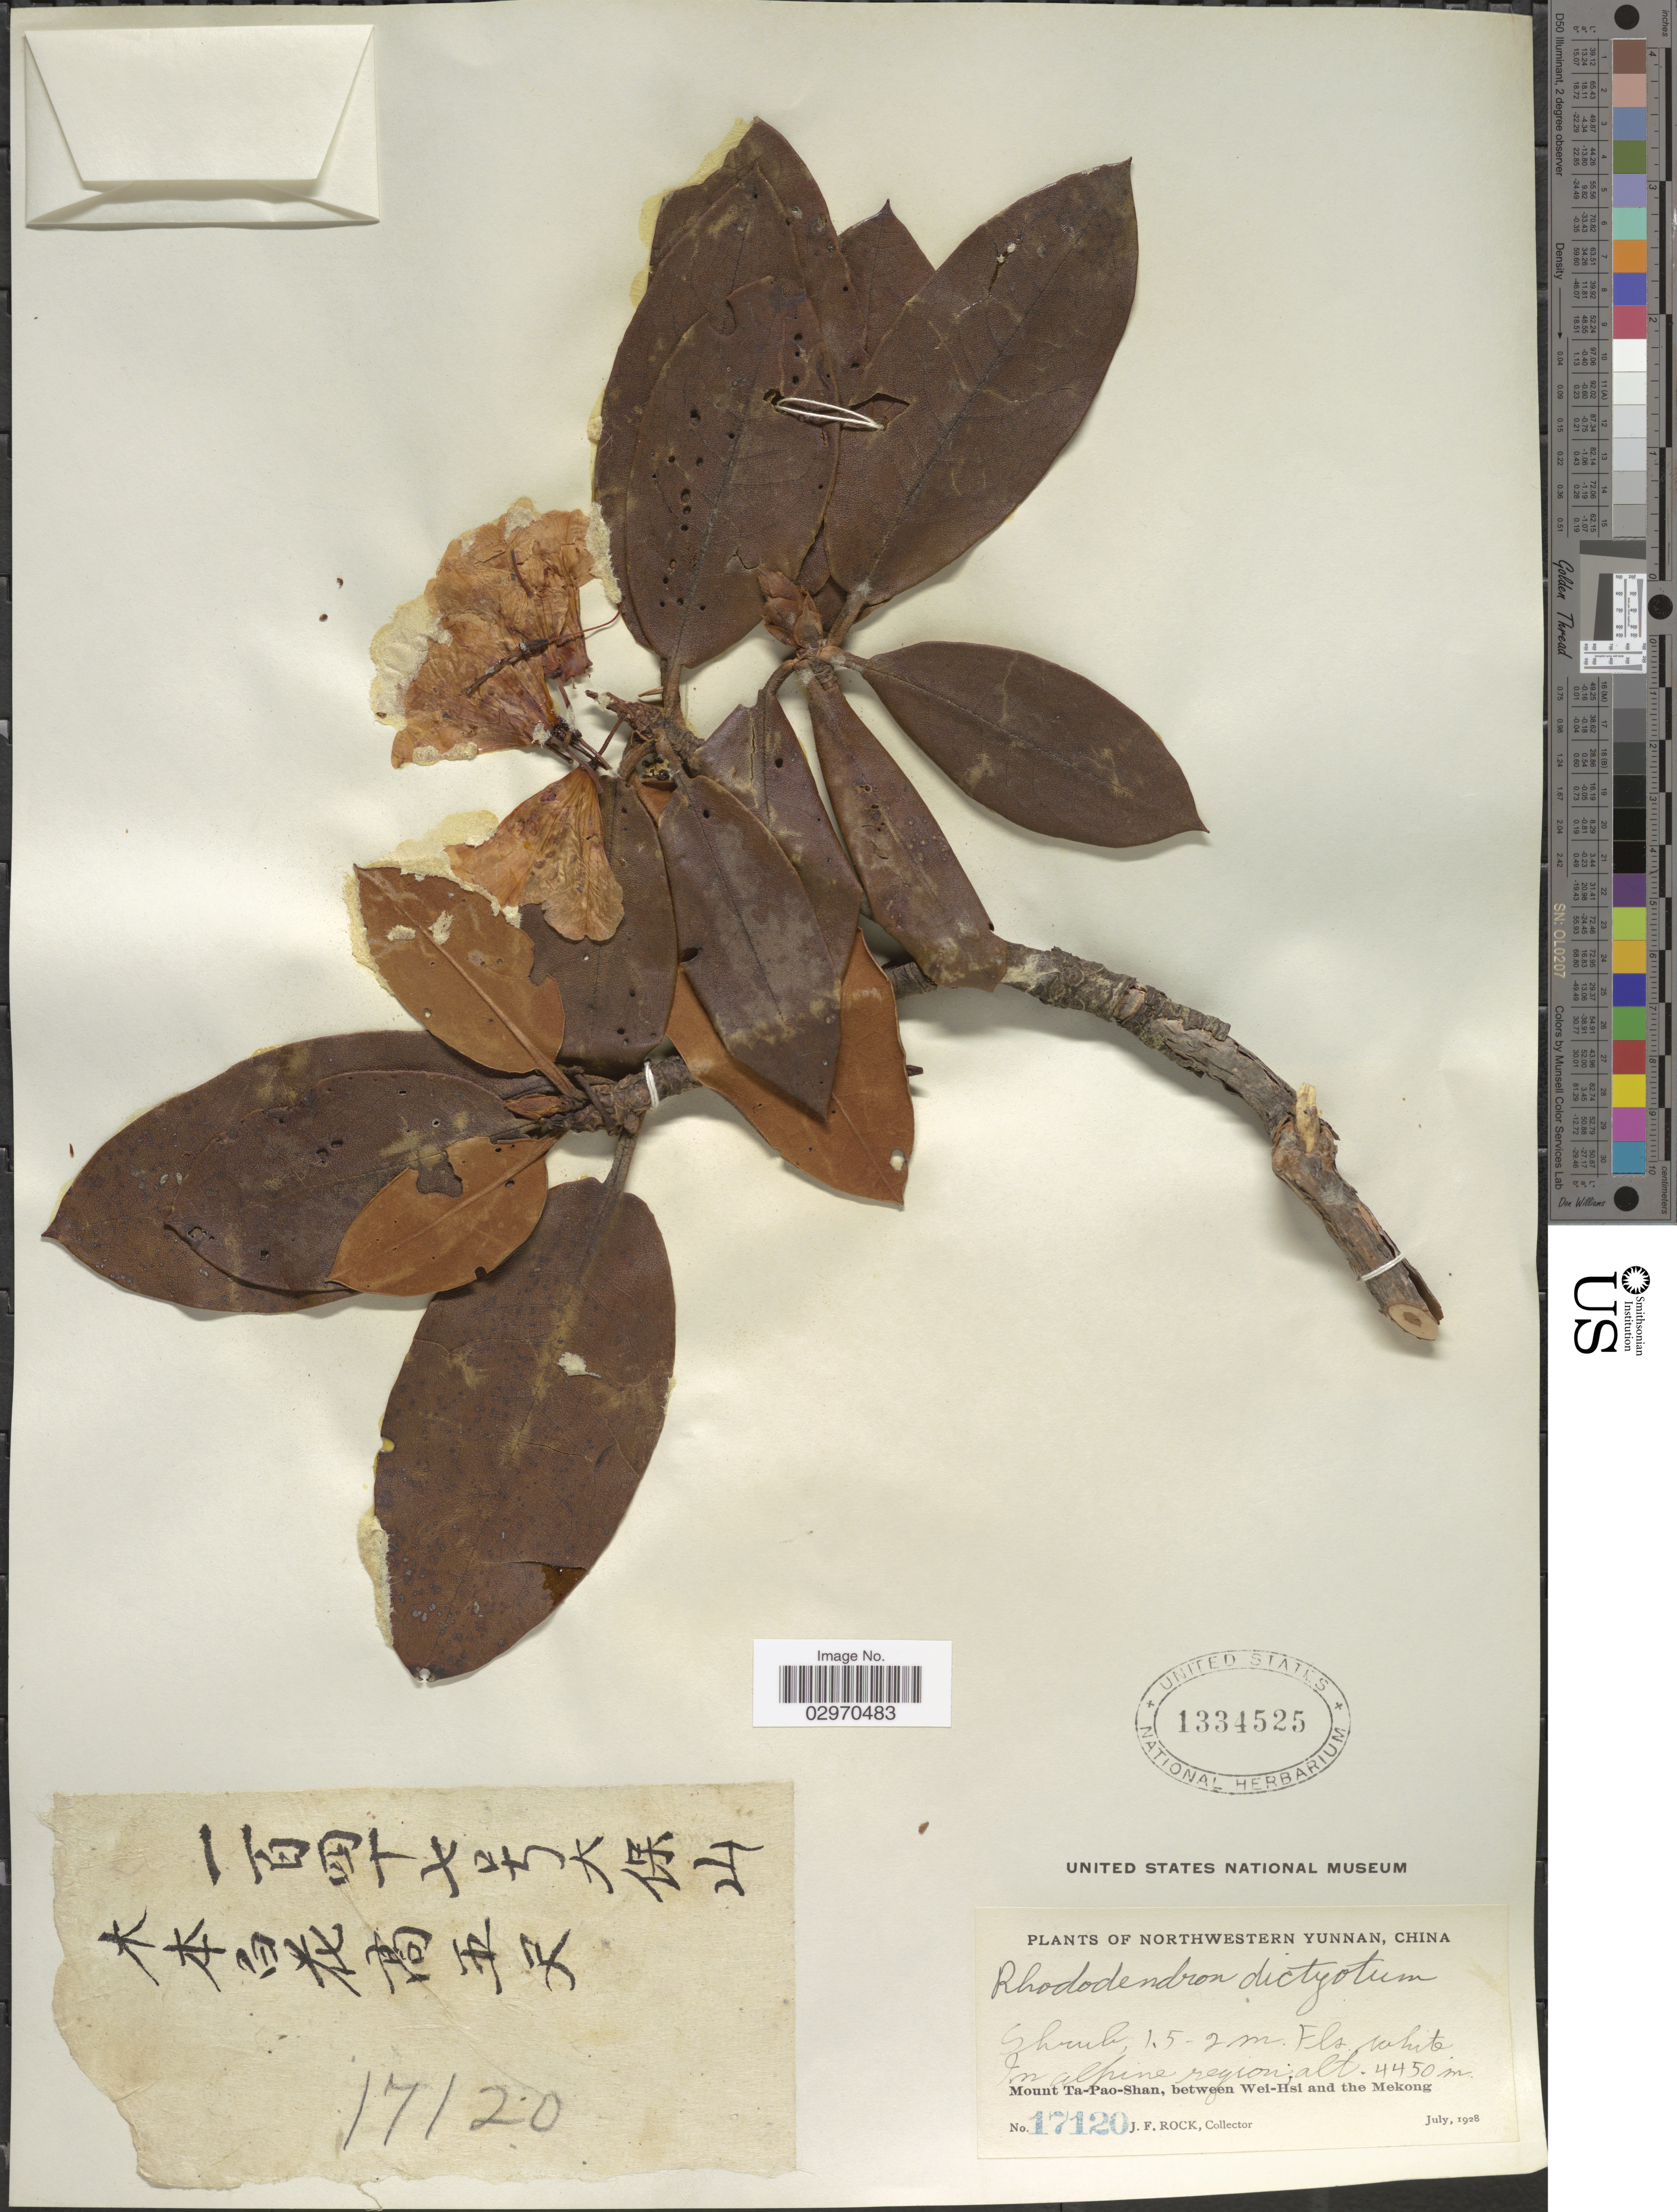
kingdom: Plantae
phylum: Tracheophyta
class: Magnoliopsida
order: Ericales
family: Ericaceae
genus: Rhododendron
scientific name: Rhododendron dictyotum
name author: Balf. f. ex Tagg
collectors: J. Rock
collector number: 17120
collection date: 1928-07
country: China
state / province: Yunnan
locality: Northwestern Yunnan. In alpine region. Mount Ta-Pao-Shan, between Wei-Hsi and the Mekong.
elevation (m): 4450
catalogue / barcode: US 1334525